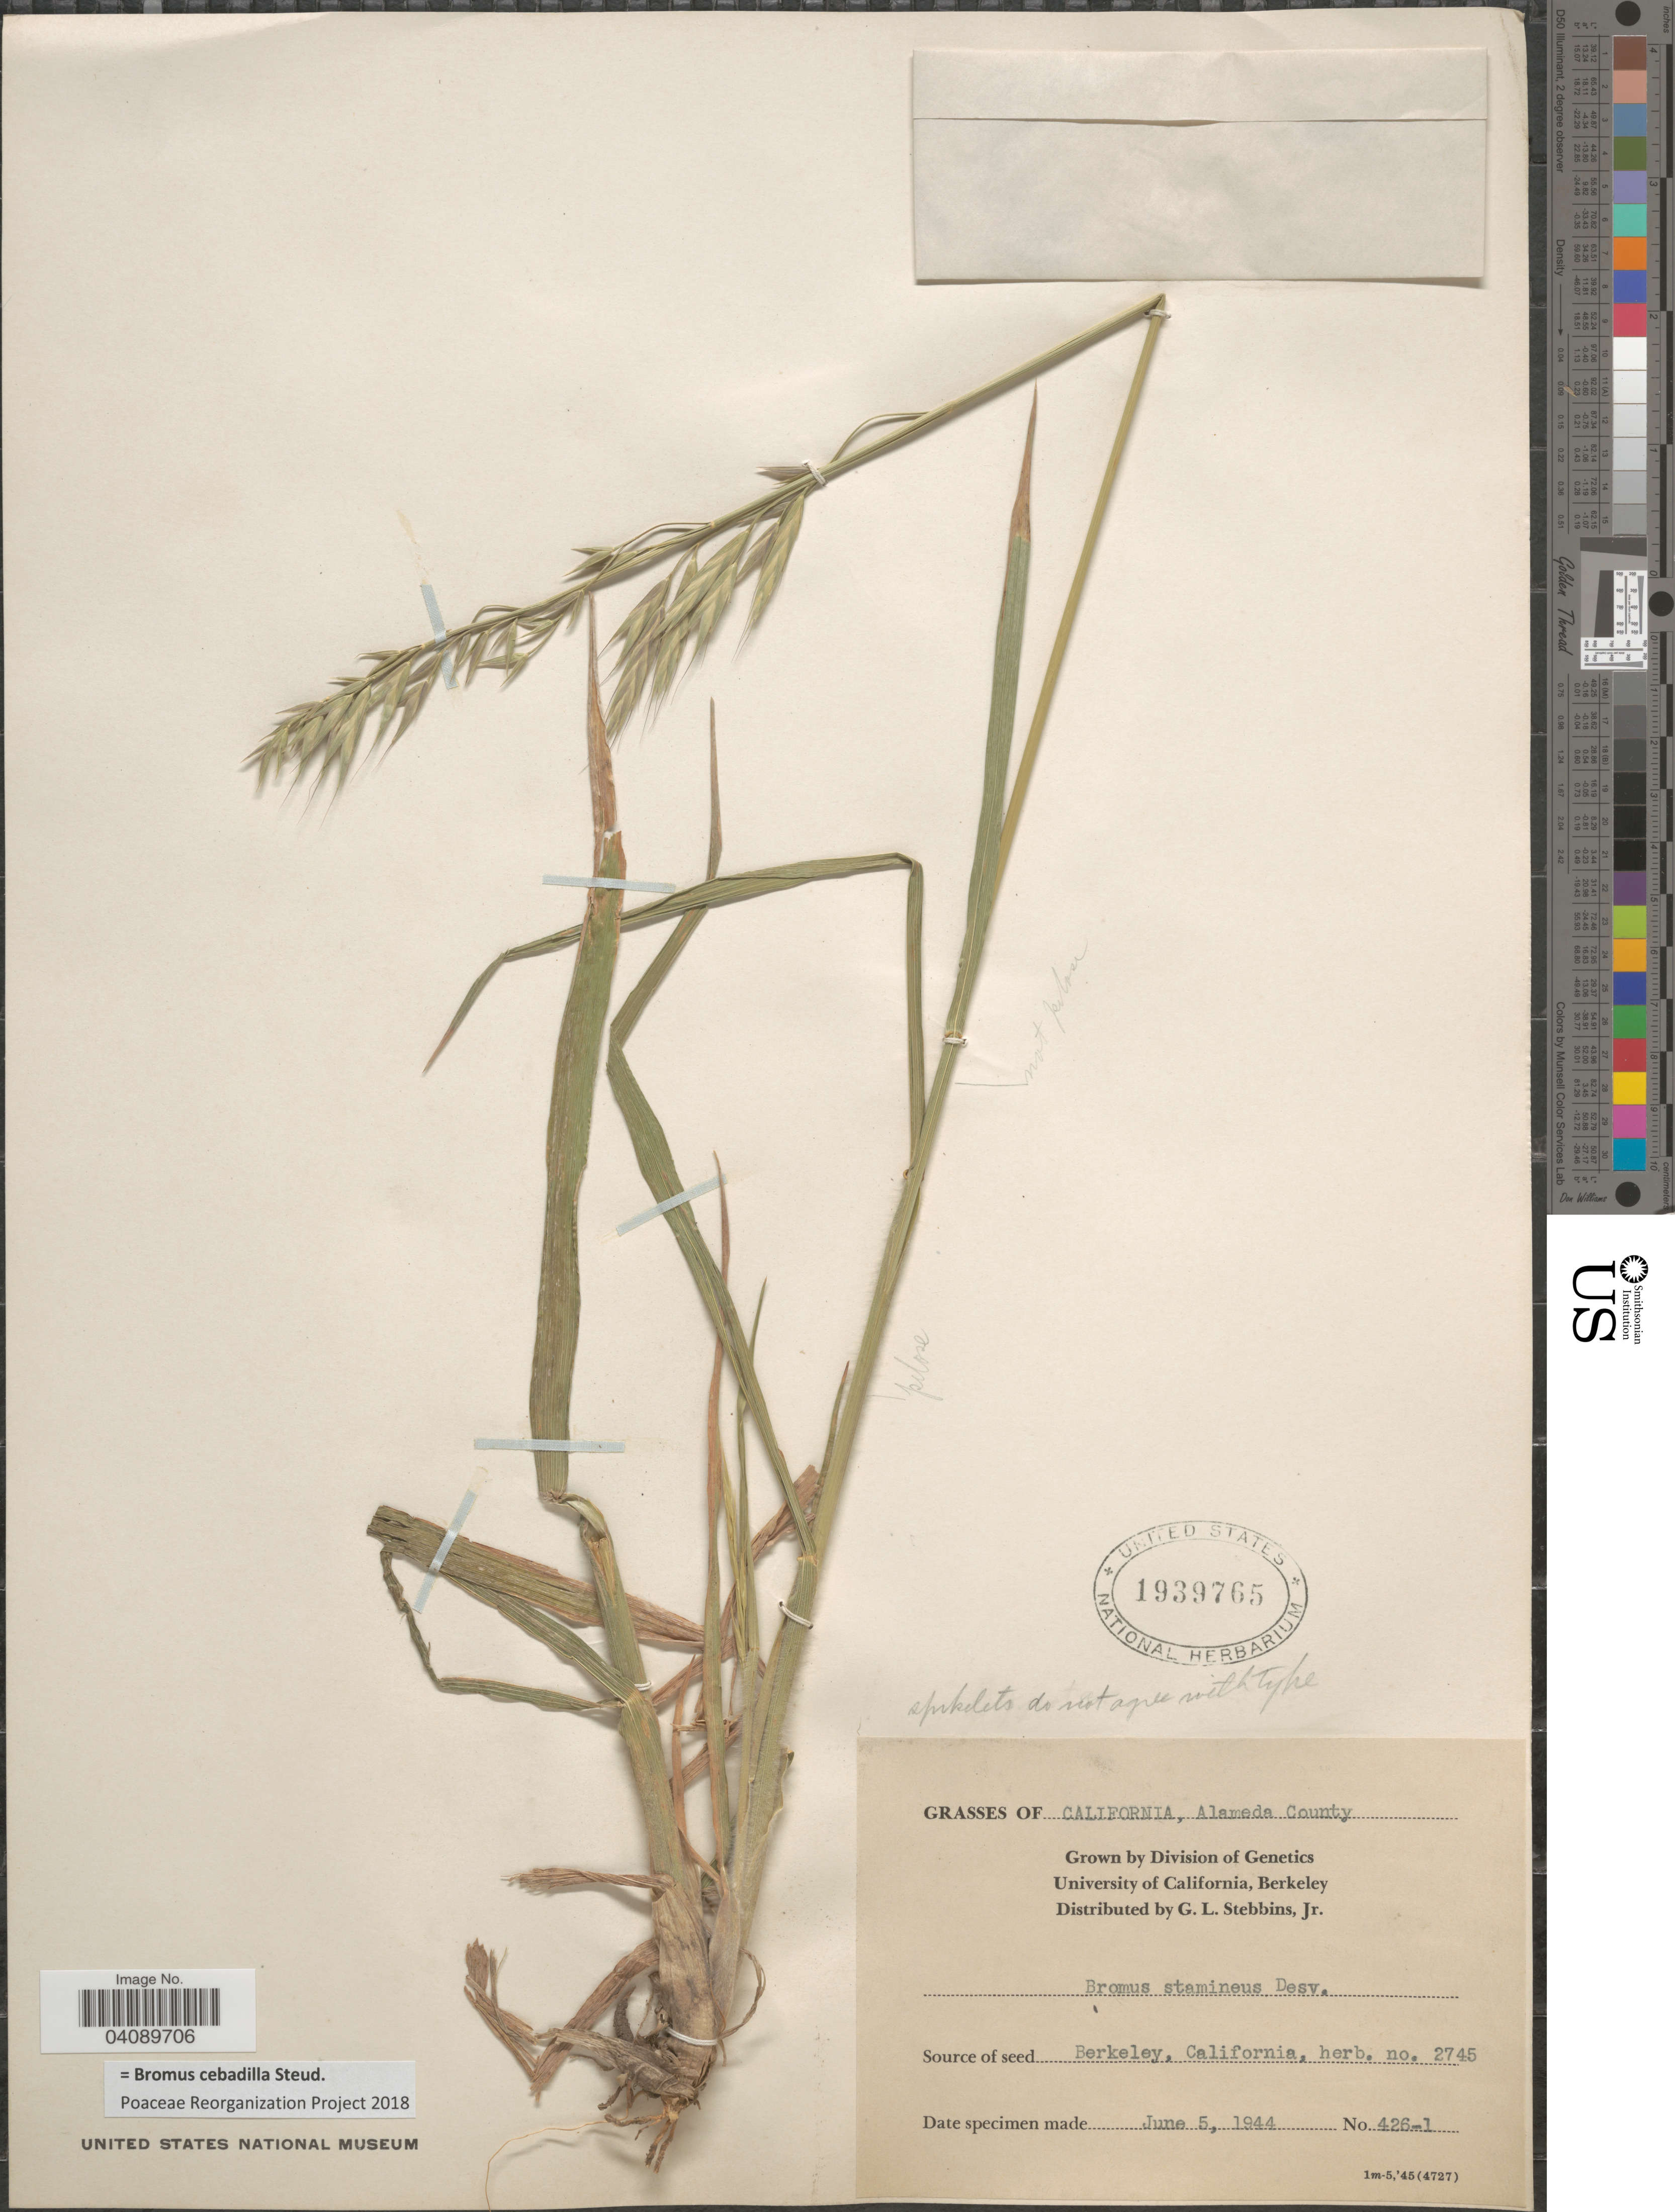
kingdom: Plantae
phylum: Tracheophyta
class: Liliopsida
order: Poales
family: Poaceae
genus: Bromus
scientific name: Bromus cebadilla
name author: Steud.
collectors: G. L. Stebbins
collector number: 426-1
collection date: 1944-06-05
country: United States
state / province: California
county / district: Alameda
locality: Alameda County. University of California, Berkeley.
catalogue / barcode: US 1939765